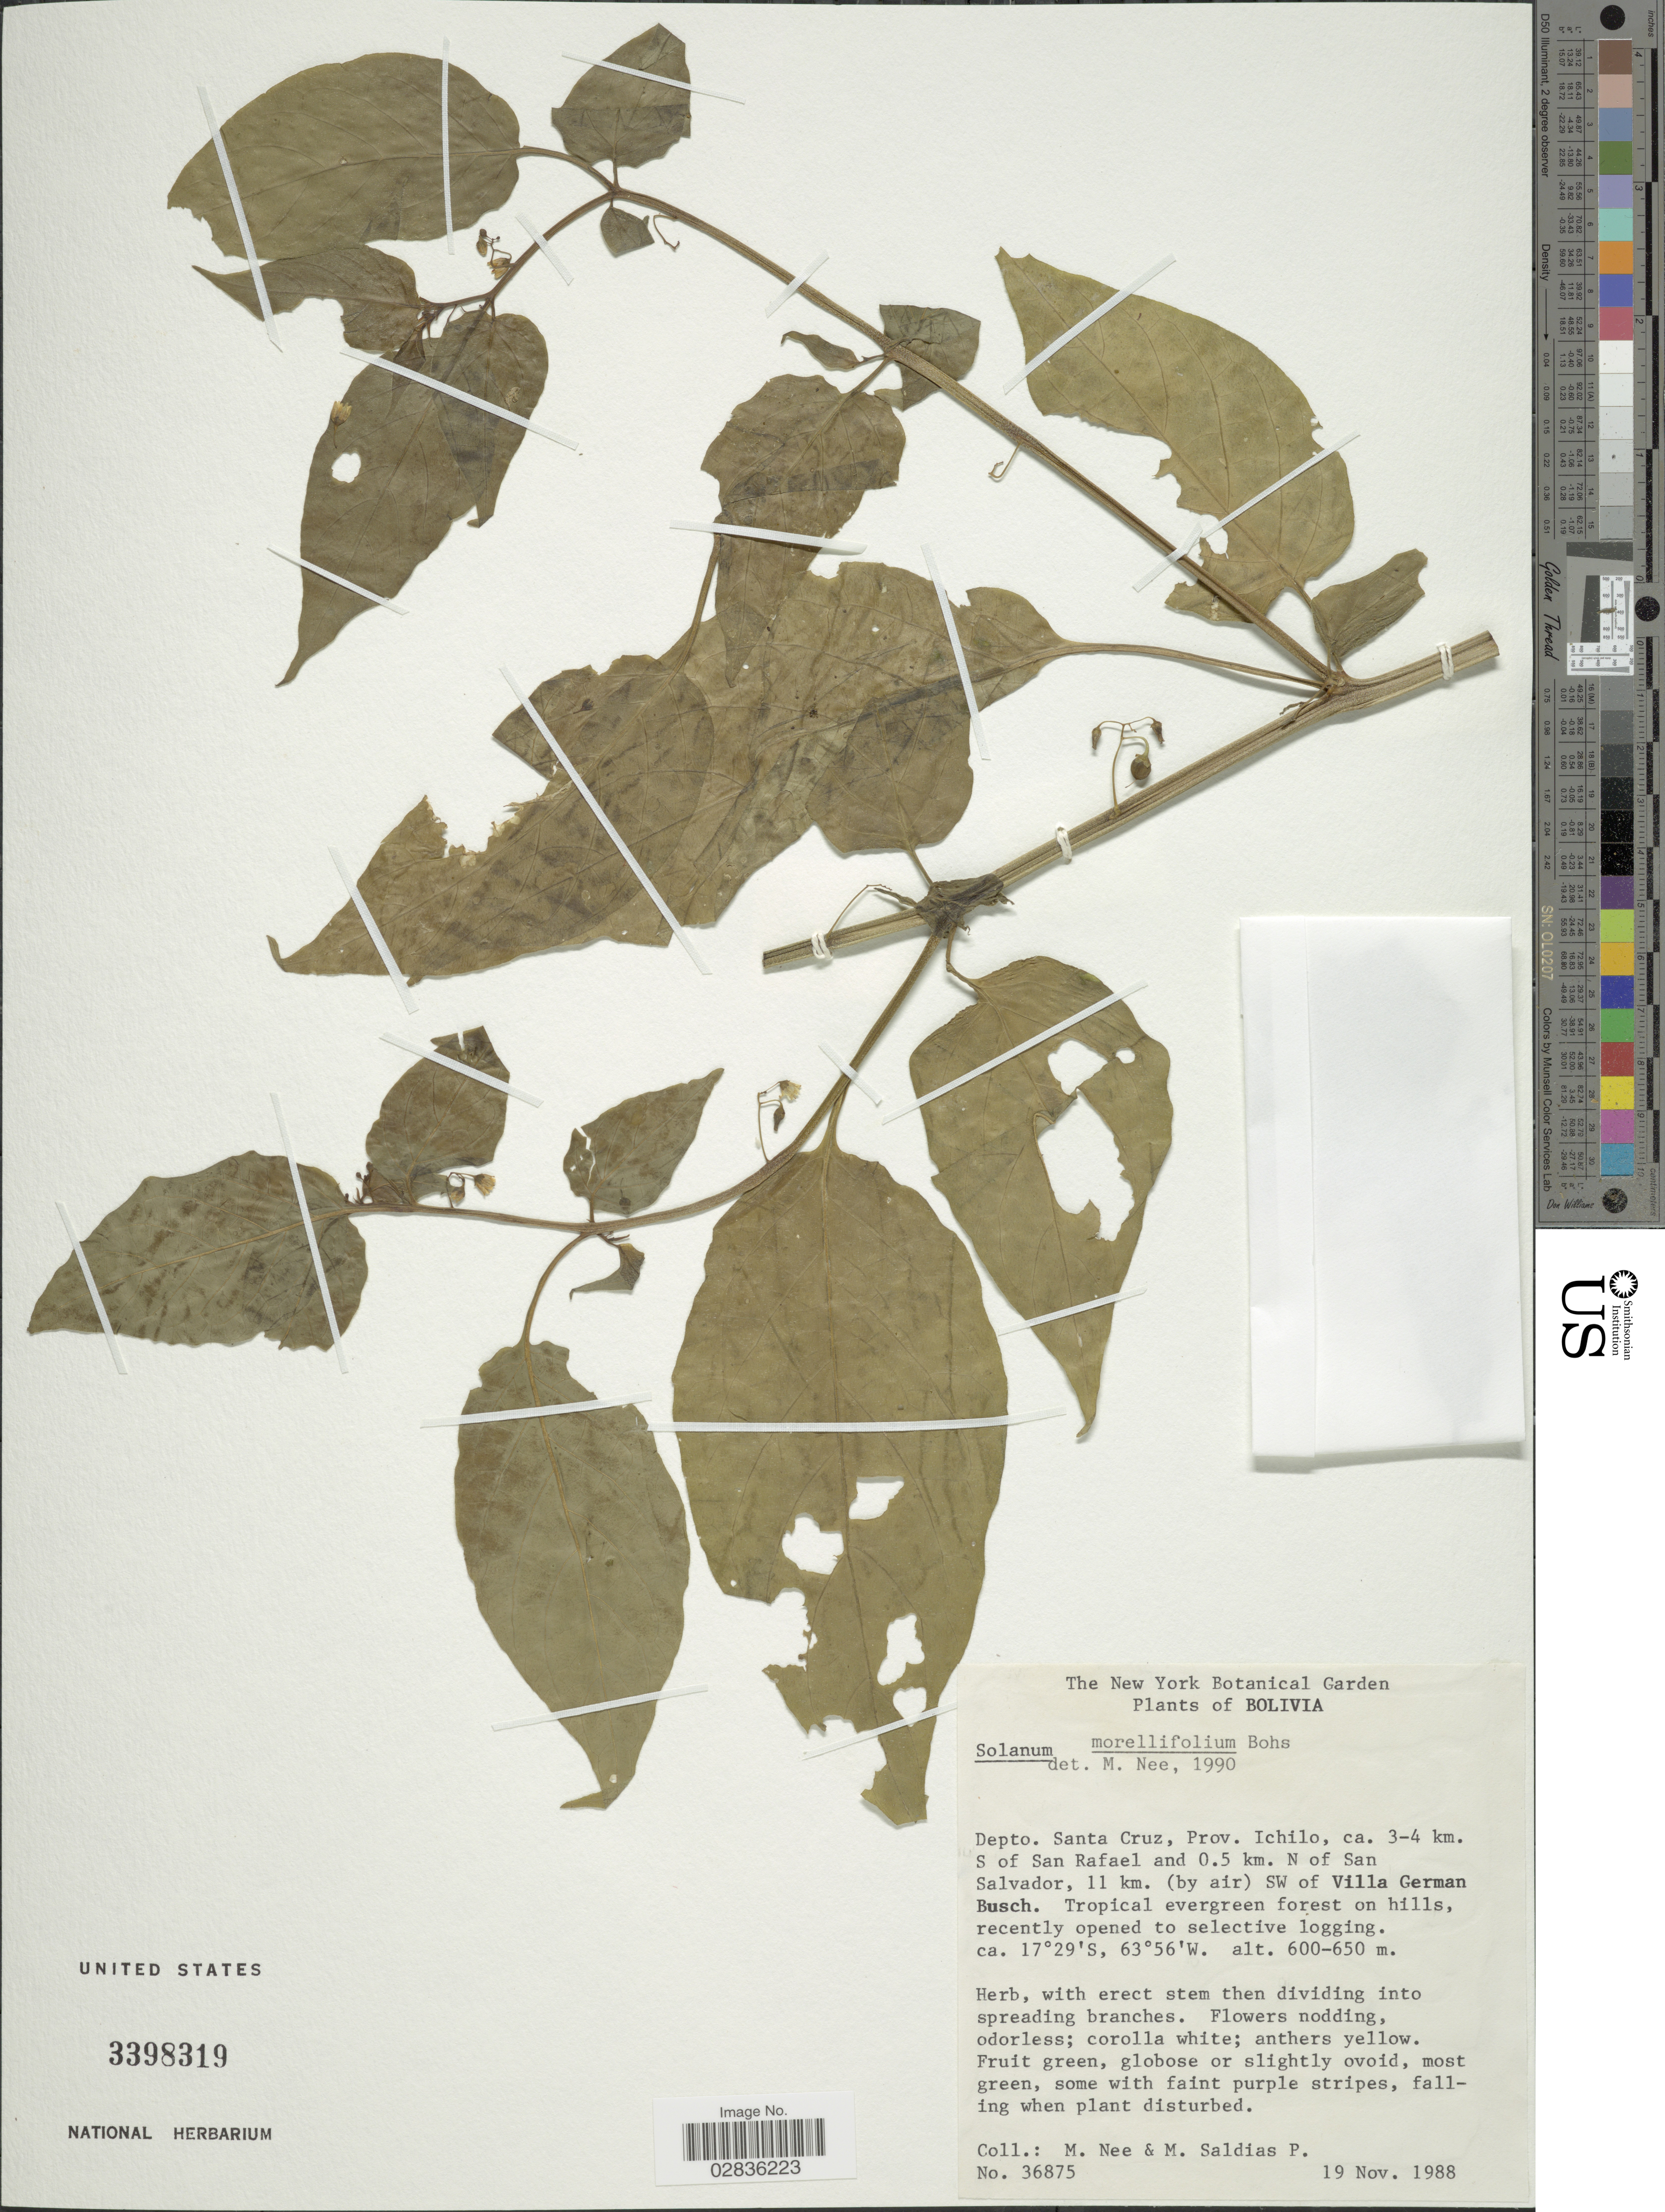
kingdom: Plantae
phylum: Tracheophyta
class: Magnoliopsida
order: Solanales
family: Solanaceae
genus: Solanum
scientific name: Solanum morellifolium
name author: Bohs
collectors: M. Nee & M. Saldias P.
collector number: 36875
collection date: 1988-11-19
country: Bolivia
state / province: Santa Cruz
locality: Depto. Santa Cruz, Prov. Ichilo, ca. 3-4 km. S of San Rafael and 0.5 km. N of San Salvador, 11 km. (by air) SW of Villa German Busch.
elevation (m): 600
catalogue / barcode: US 3398319